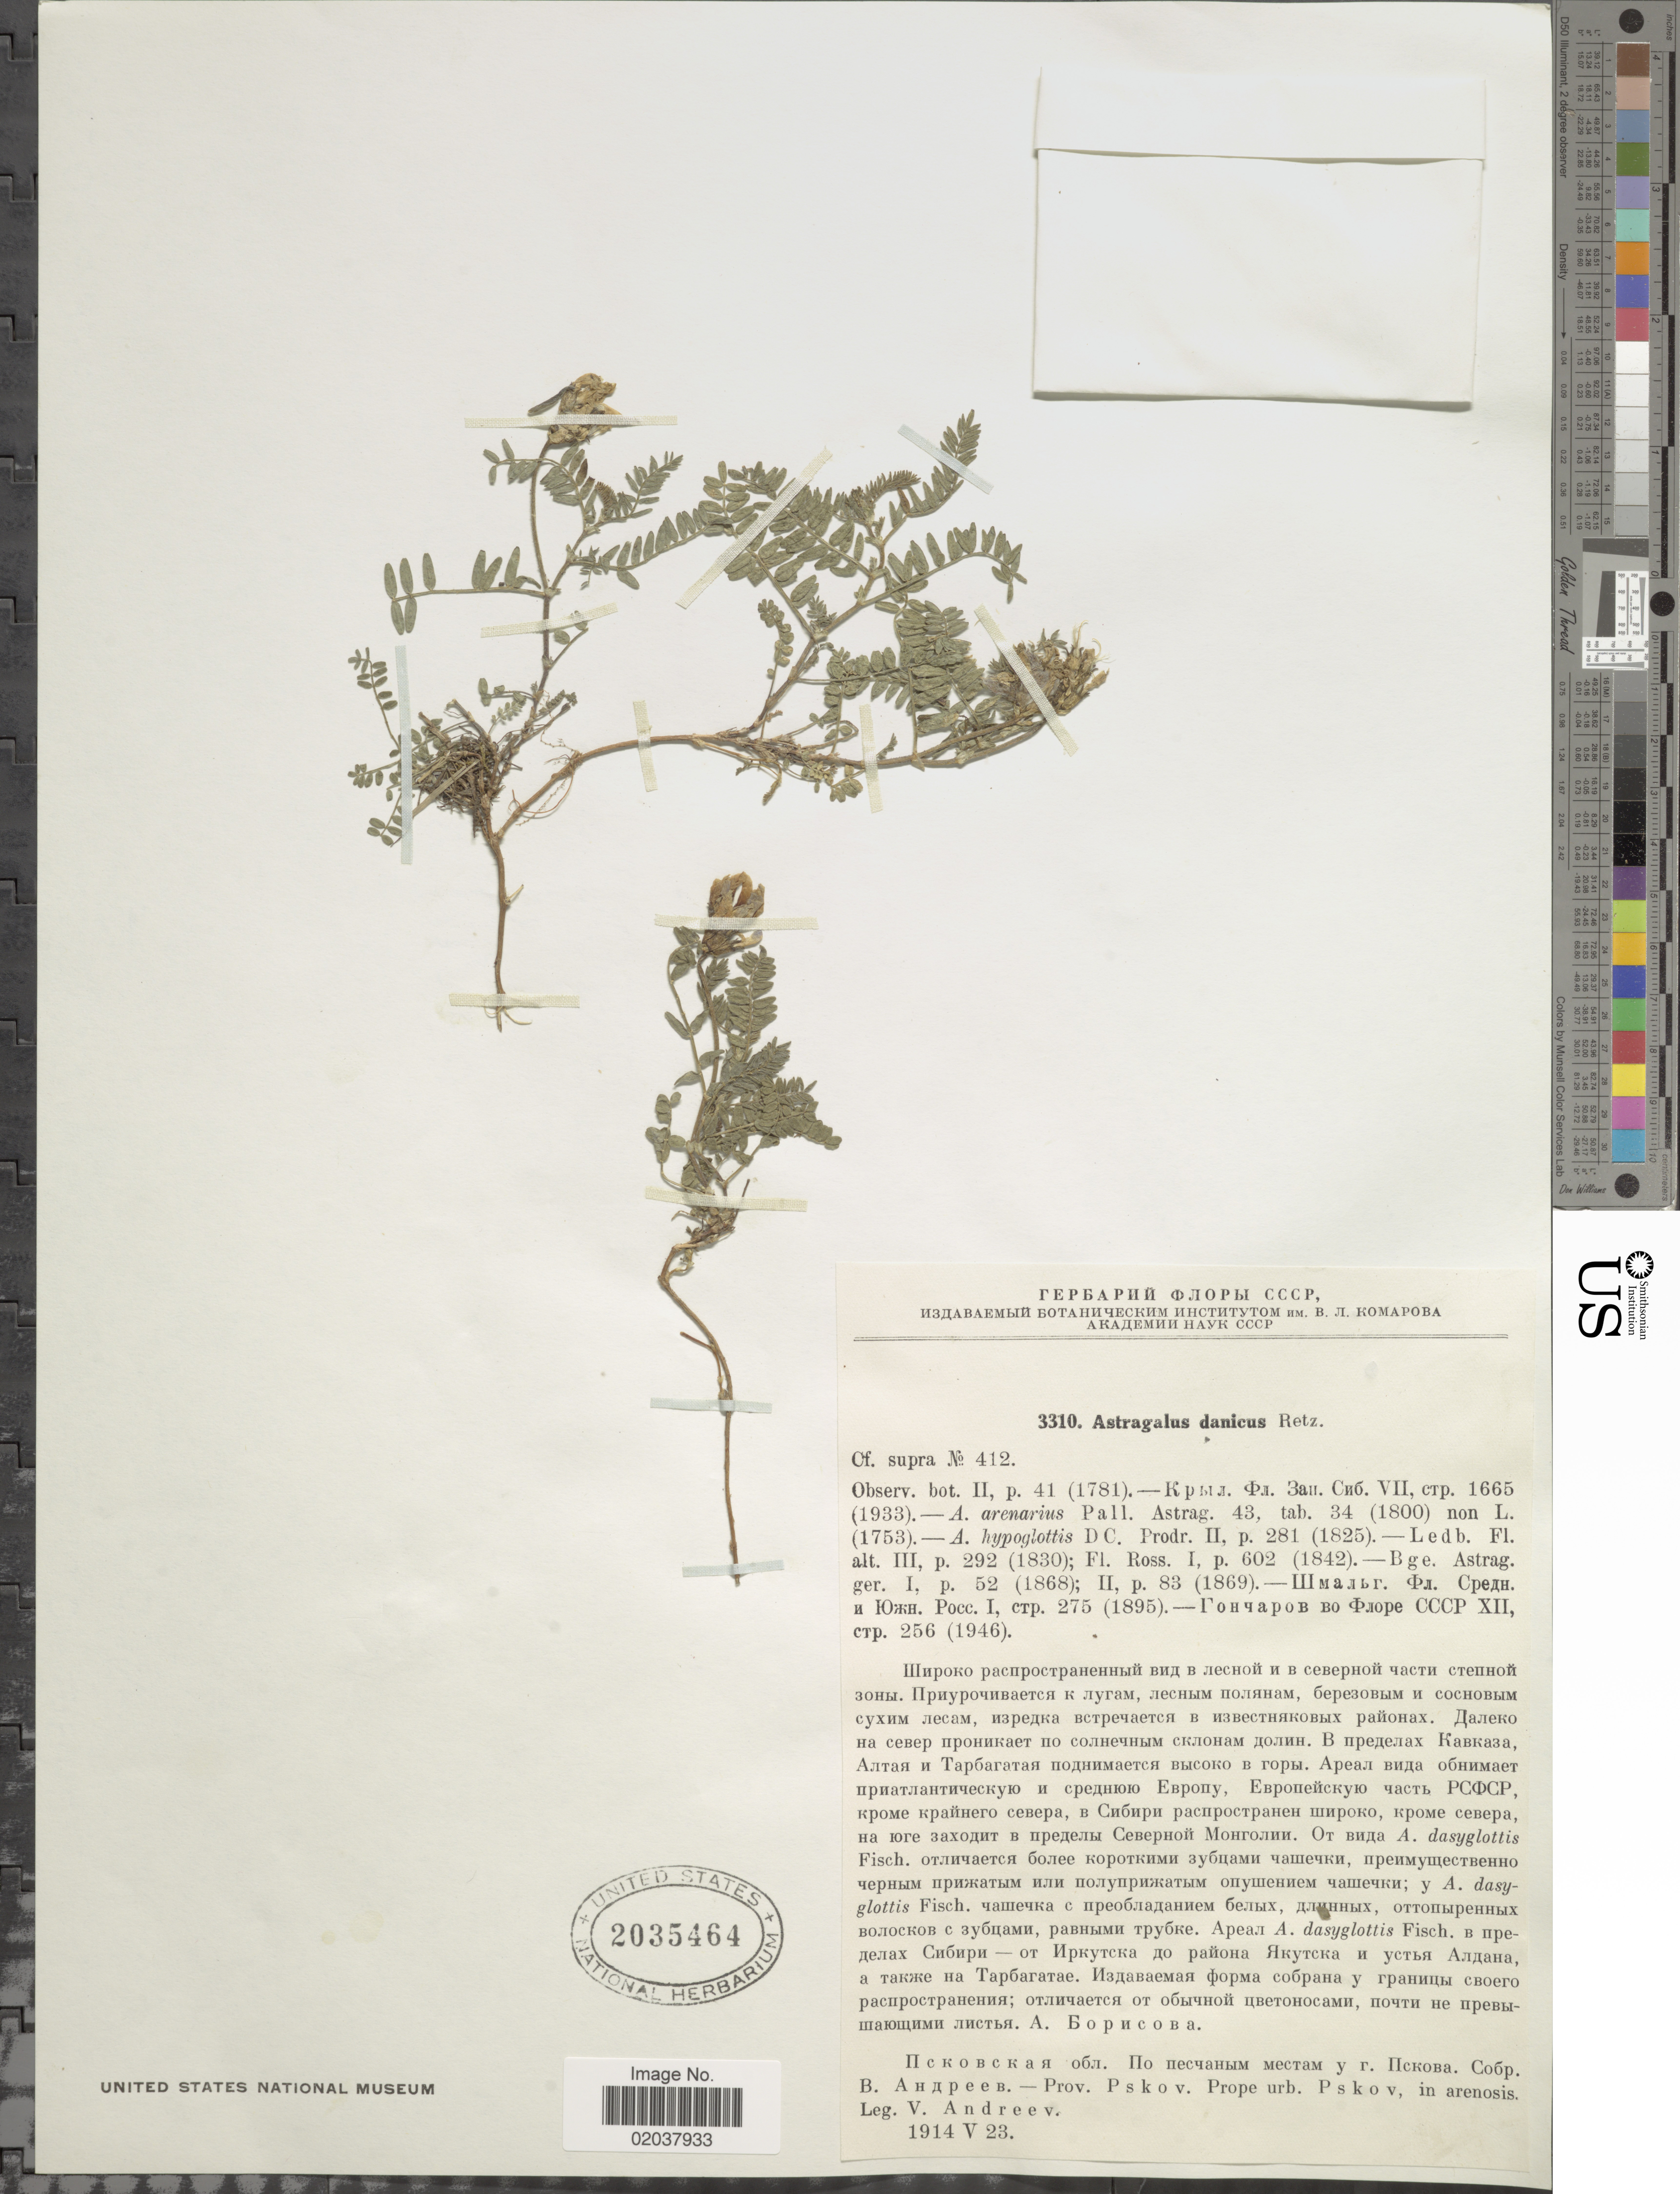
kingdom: Plantae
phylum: Tracheophyta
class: Magnoliopsida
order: Fabales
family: Fabaceae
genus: Astragalus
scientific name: Astragalus danicus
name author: Retz.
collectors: V. Andreev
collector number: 3310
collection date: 1914-05-23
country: Russian Federation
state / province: Pskov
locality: Prov. Pskov, Prope urb. Pskov, in arenosis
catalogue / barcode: US 2035464